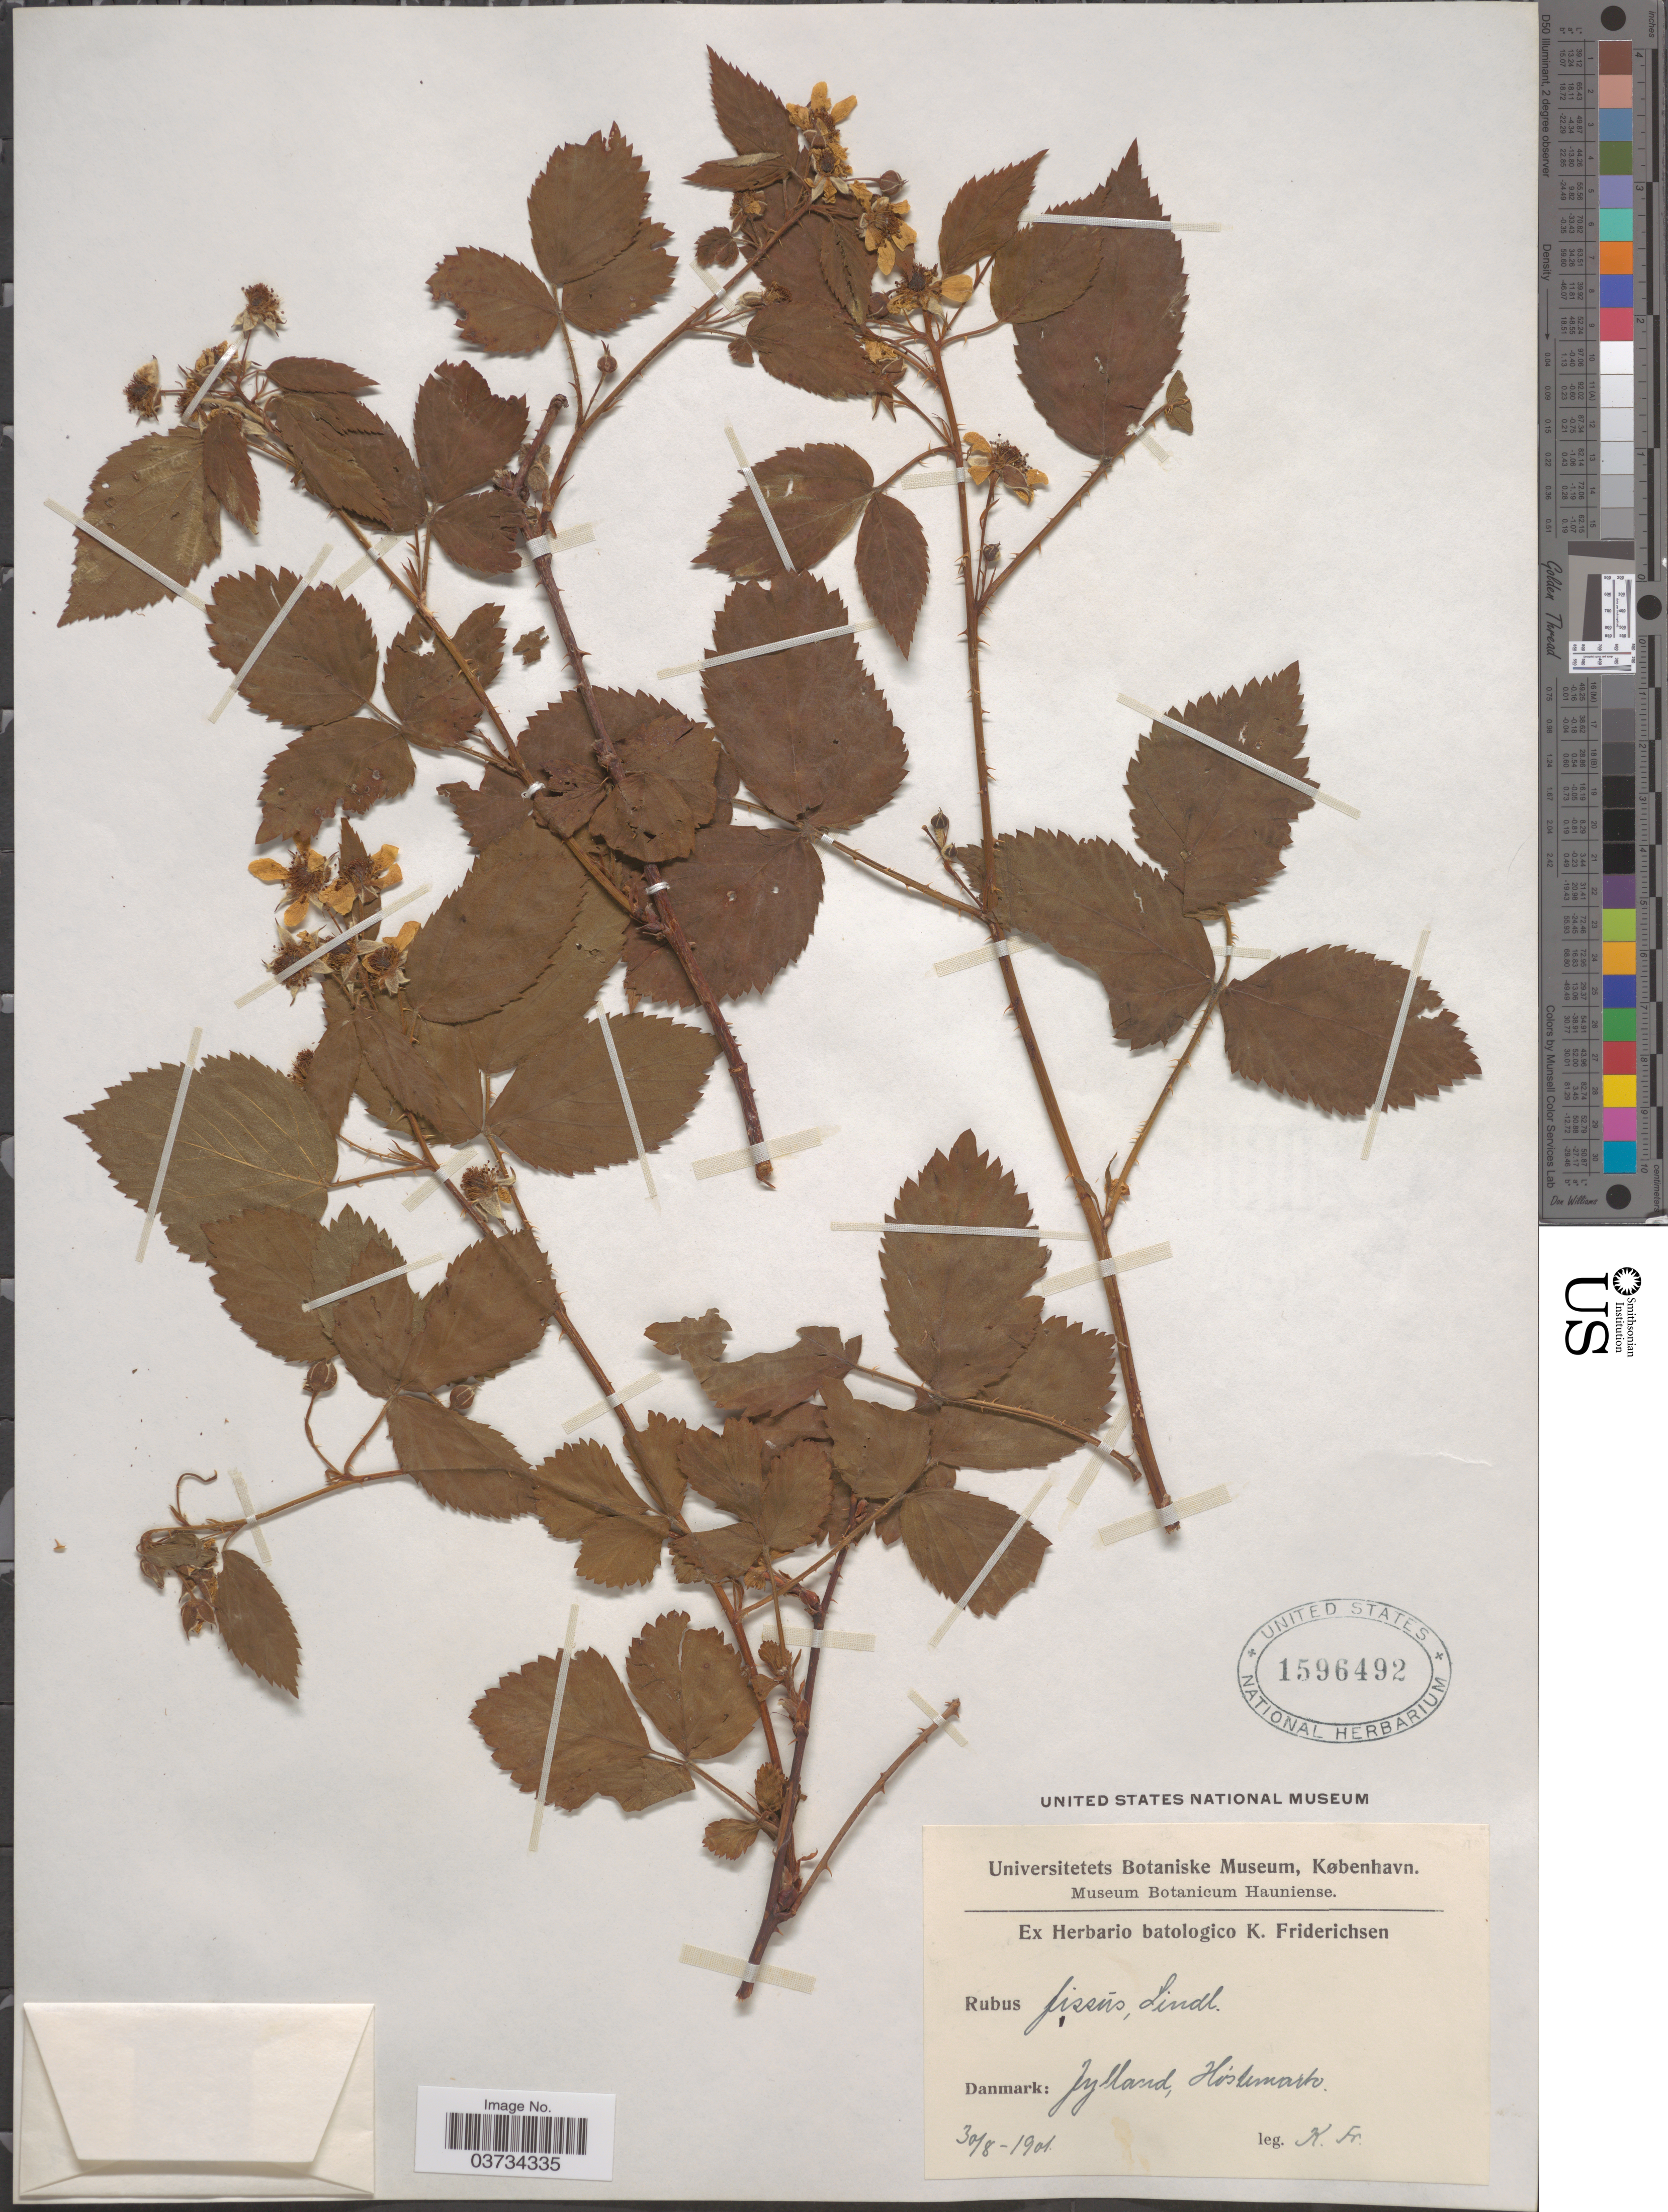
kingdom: Plantae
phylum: Tracheophyta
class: Magnoliopsida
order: Rosales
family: Rosaceae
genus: Rubus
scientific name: Rubus fissus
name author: Lindl.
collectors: K. Friderichsen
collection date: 1901-08-30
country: Denmark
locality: Danmark: Jylland, Hostemark.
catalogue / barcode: US 1596492